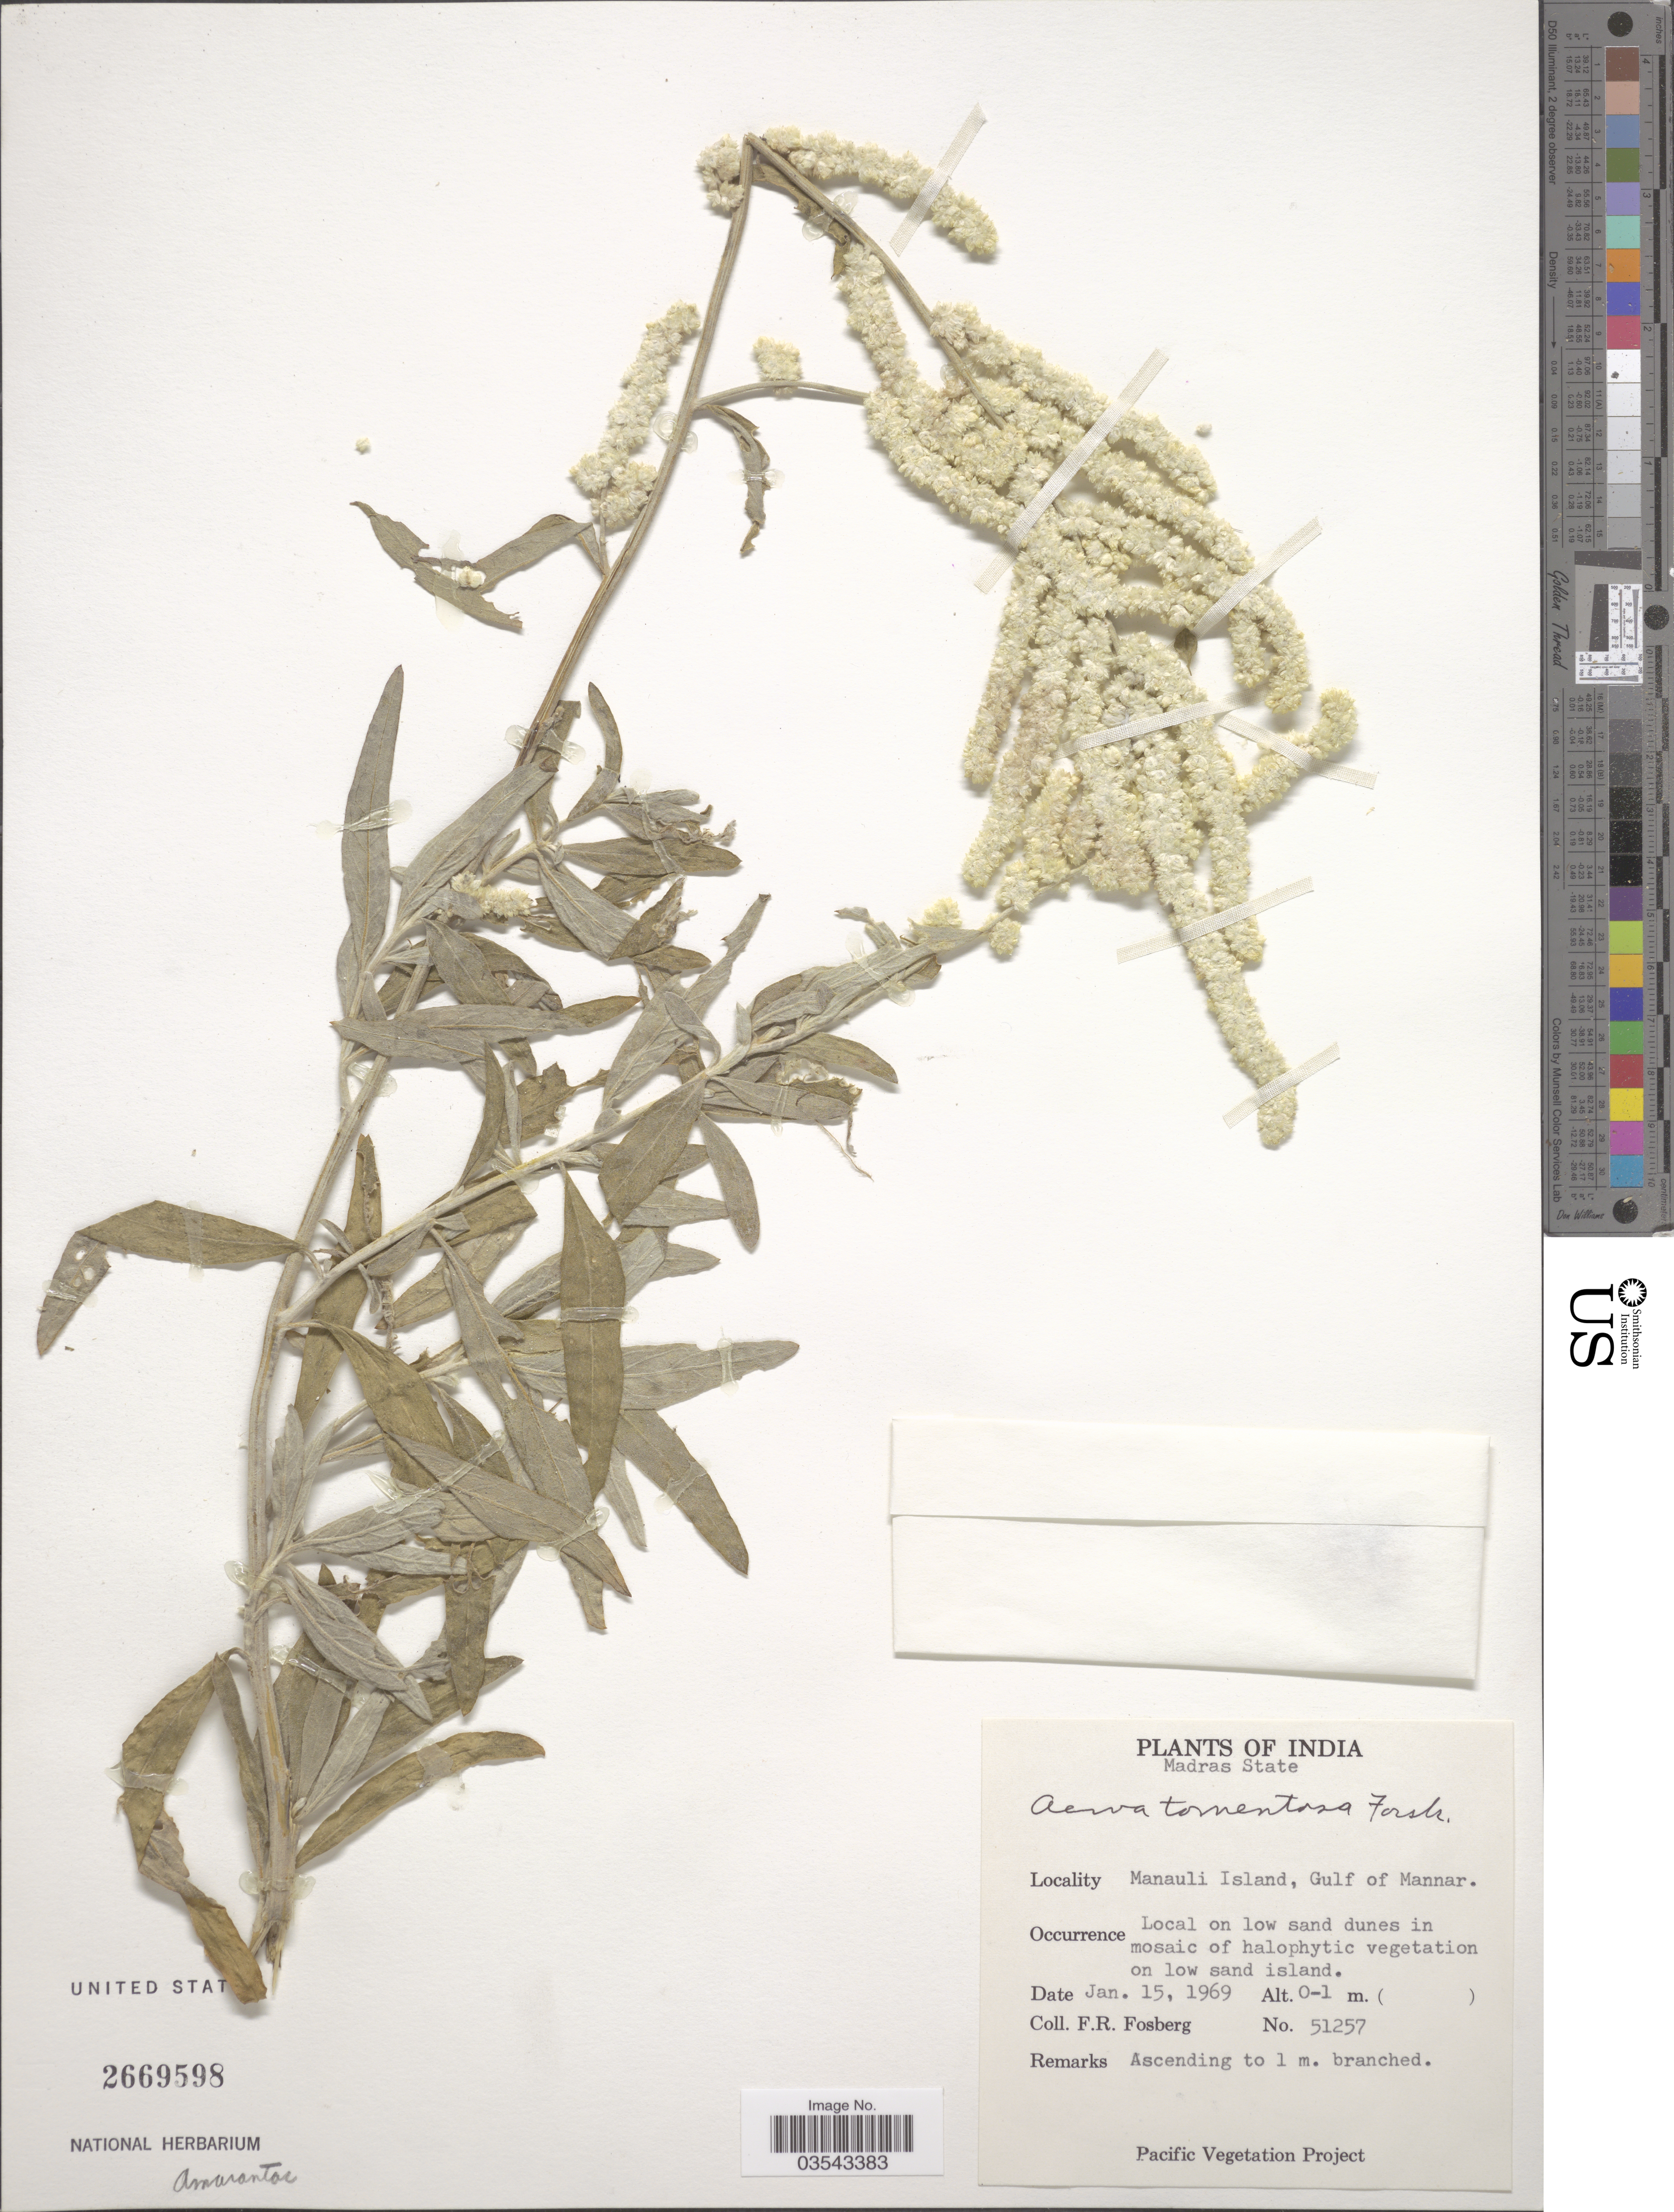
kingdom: Plantae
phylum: Tracheophyta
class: Magnoliopsida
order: Caryophyllales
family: Amaranthaceae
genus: Aerva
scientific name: Aerva javanica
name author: (Burm. f.) Juss. ex Schult.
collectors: F. R. Fosberg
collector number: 51257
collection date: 1969-01-15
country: India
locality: Madras State. Manauli Island, Gulf of Mannar.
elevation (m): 0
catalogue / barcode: US 2669598